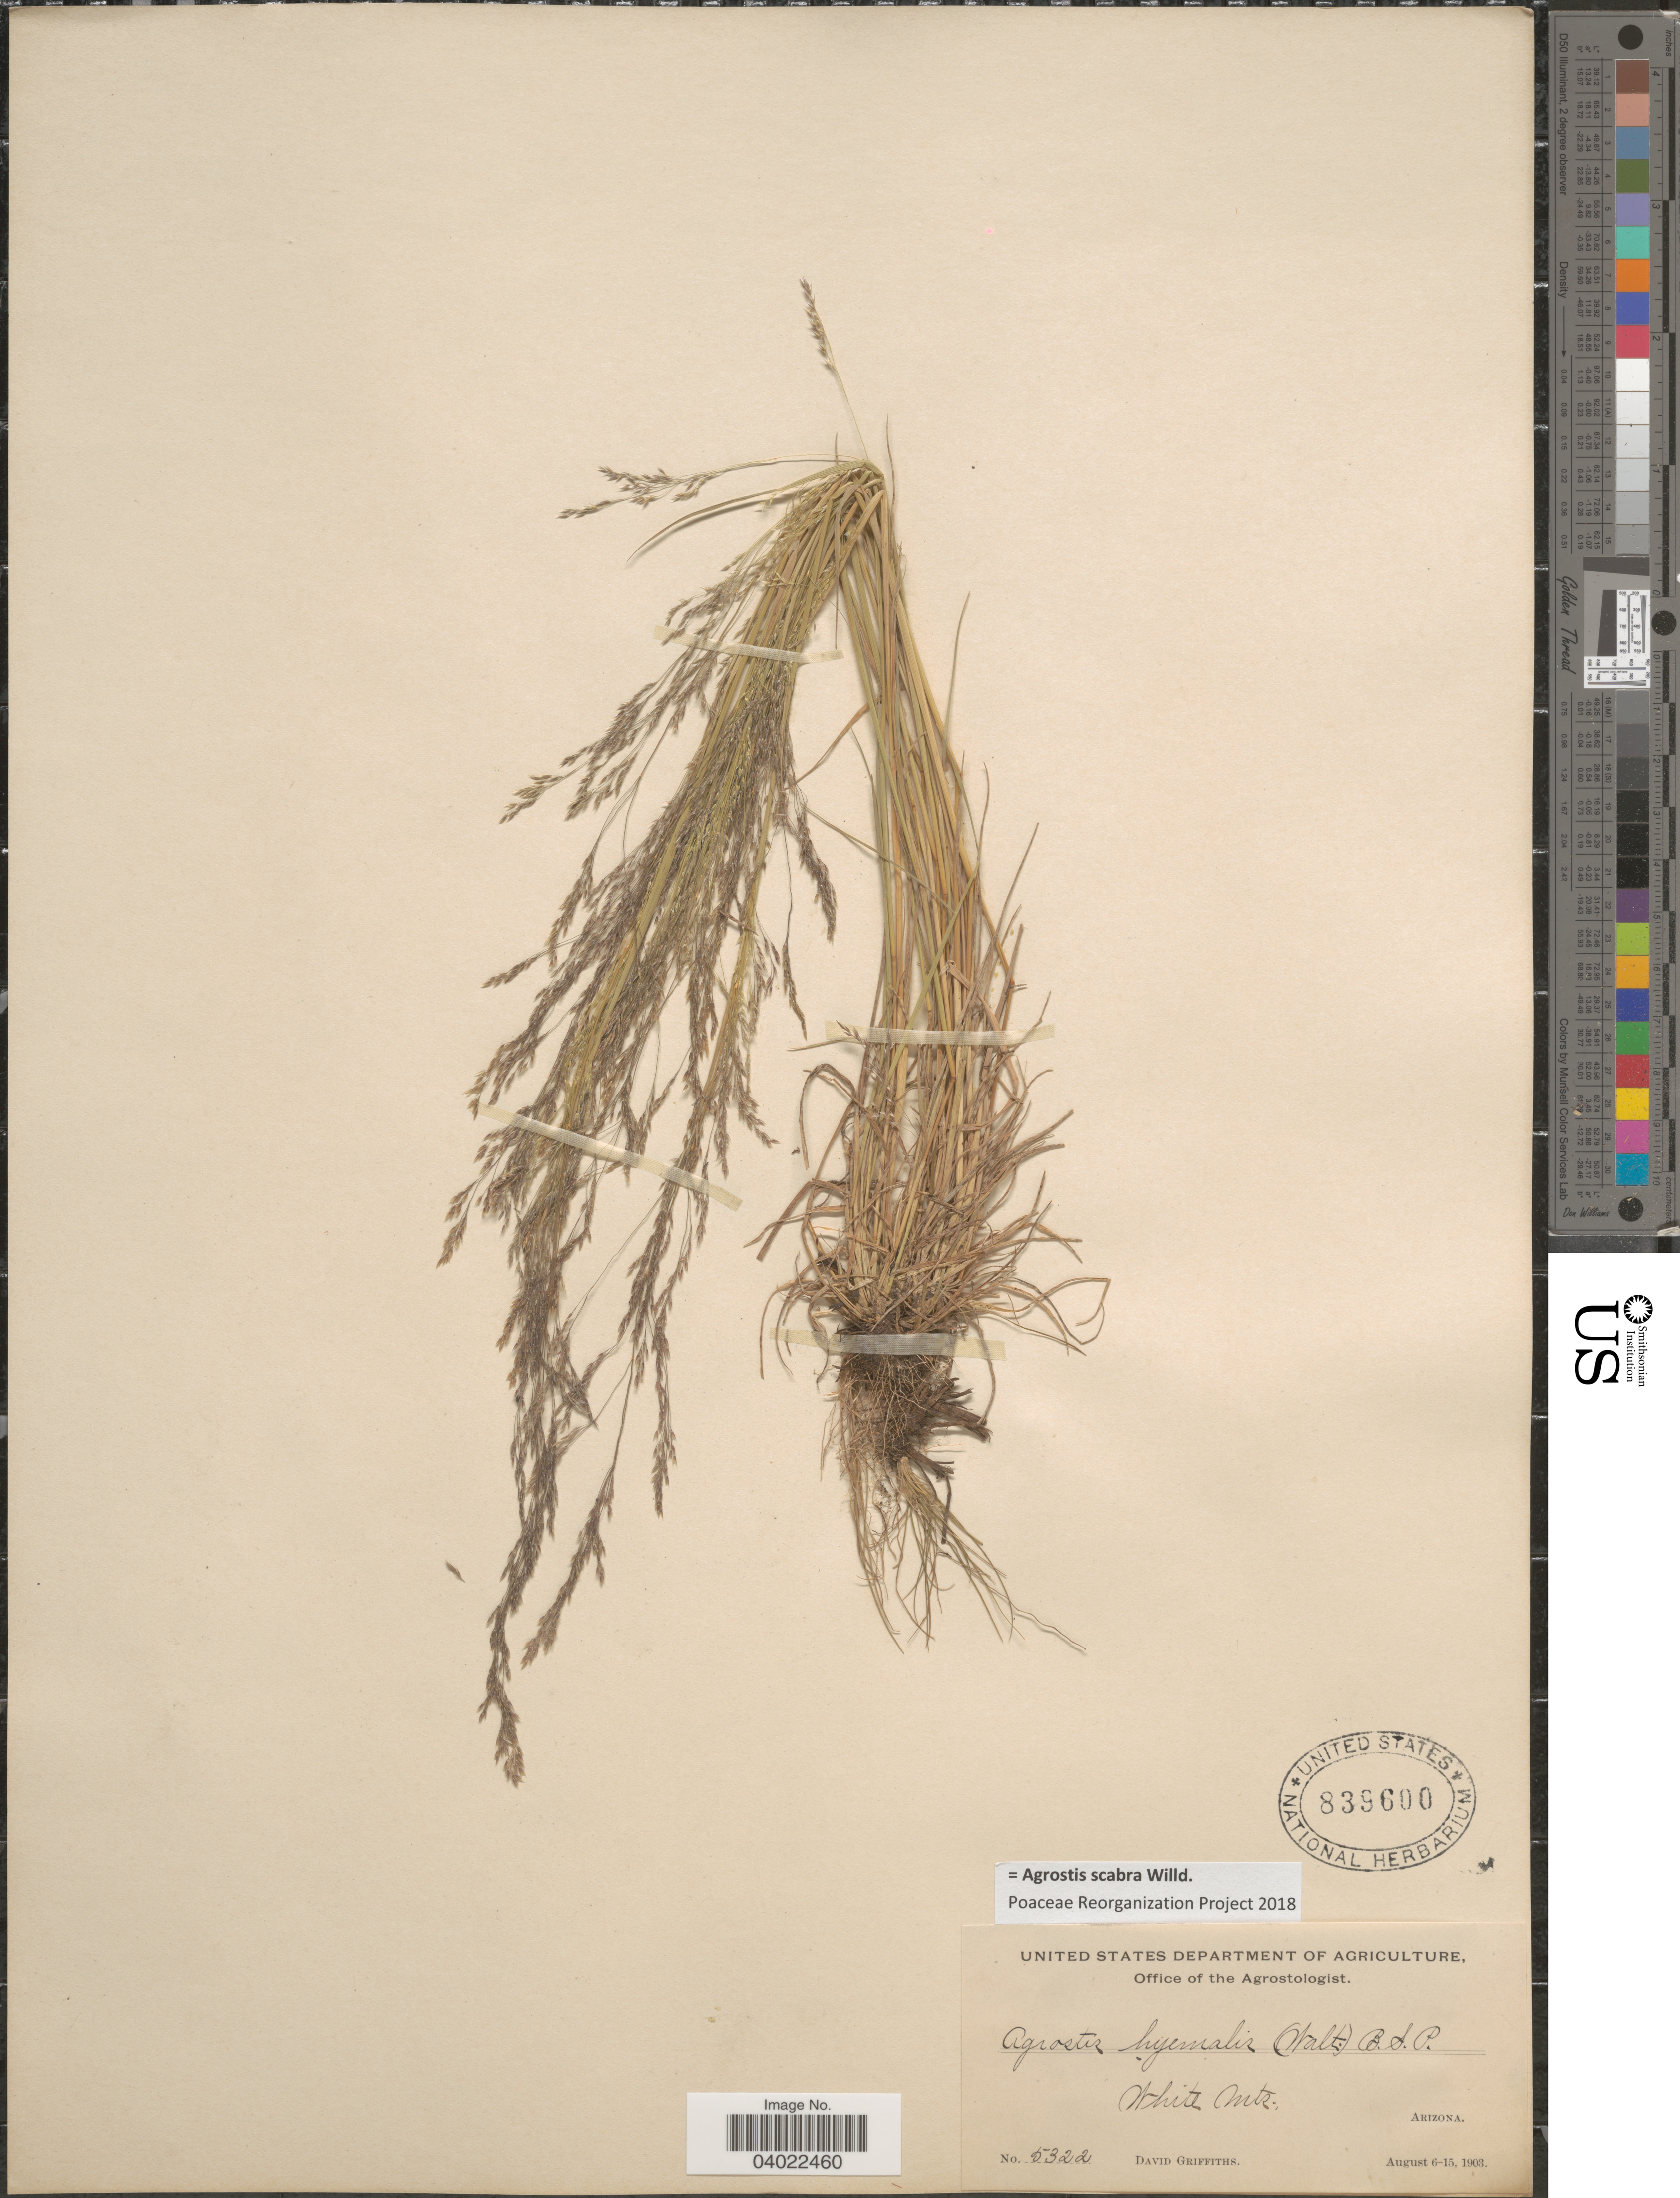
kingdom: Plantae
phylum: Tracheophyta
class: Liliopsida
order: Poales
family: Poaceae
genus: Agrostis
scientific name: Agrostis scabra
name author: Willd.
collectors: D. Griffiths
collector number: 5322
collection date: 1903-08-06/1903-08-15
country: United States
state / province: Arizona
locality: White Mts.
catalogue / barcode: US 839600